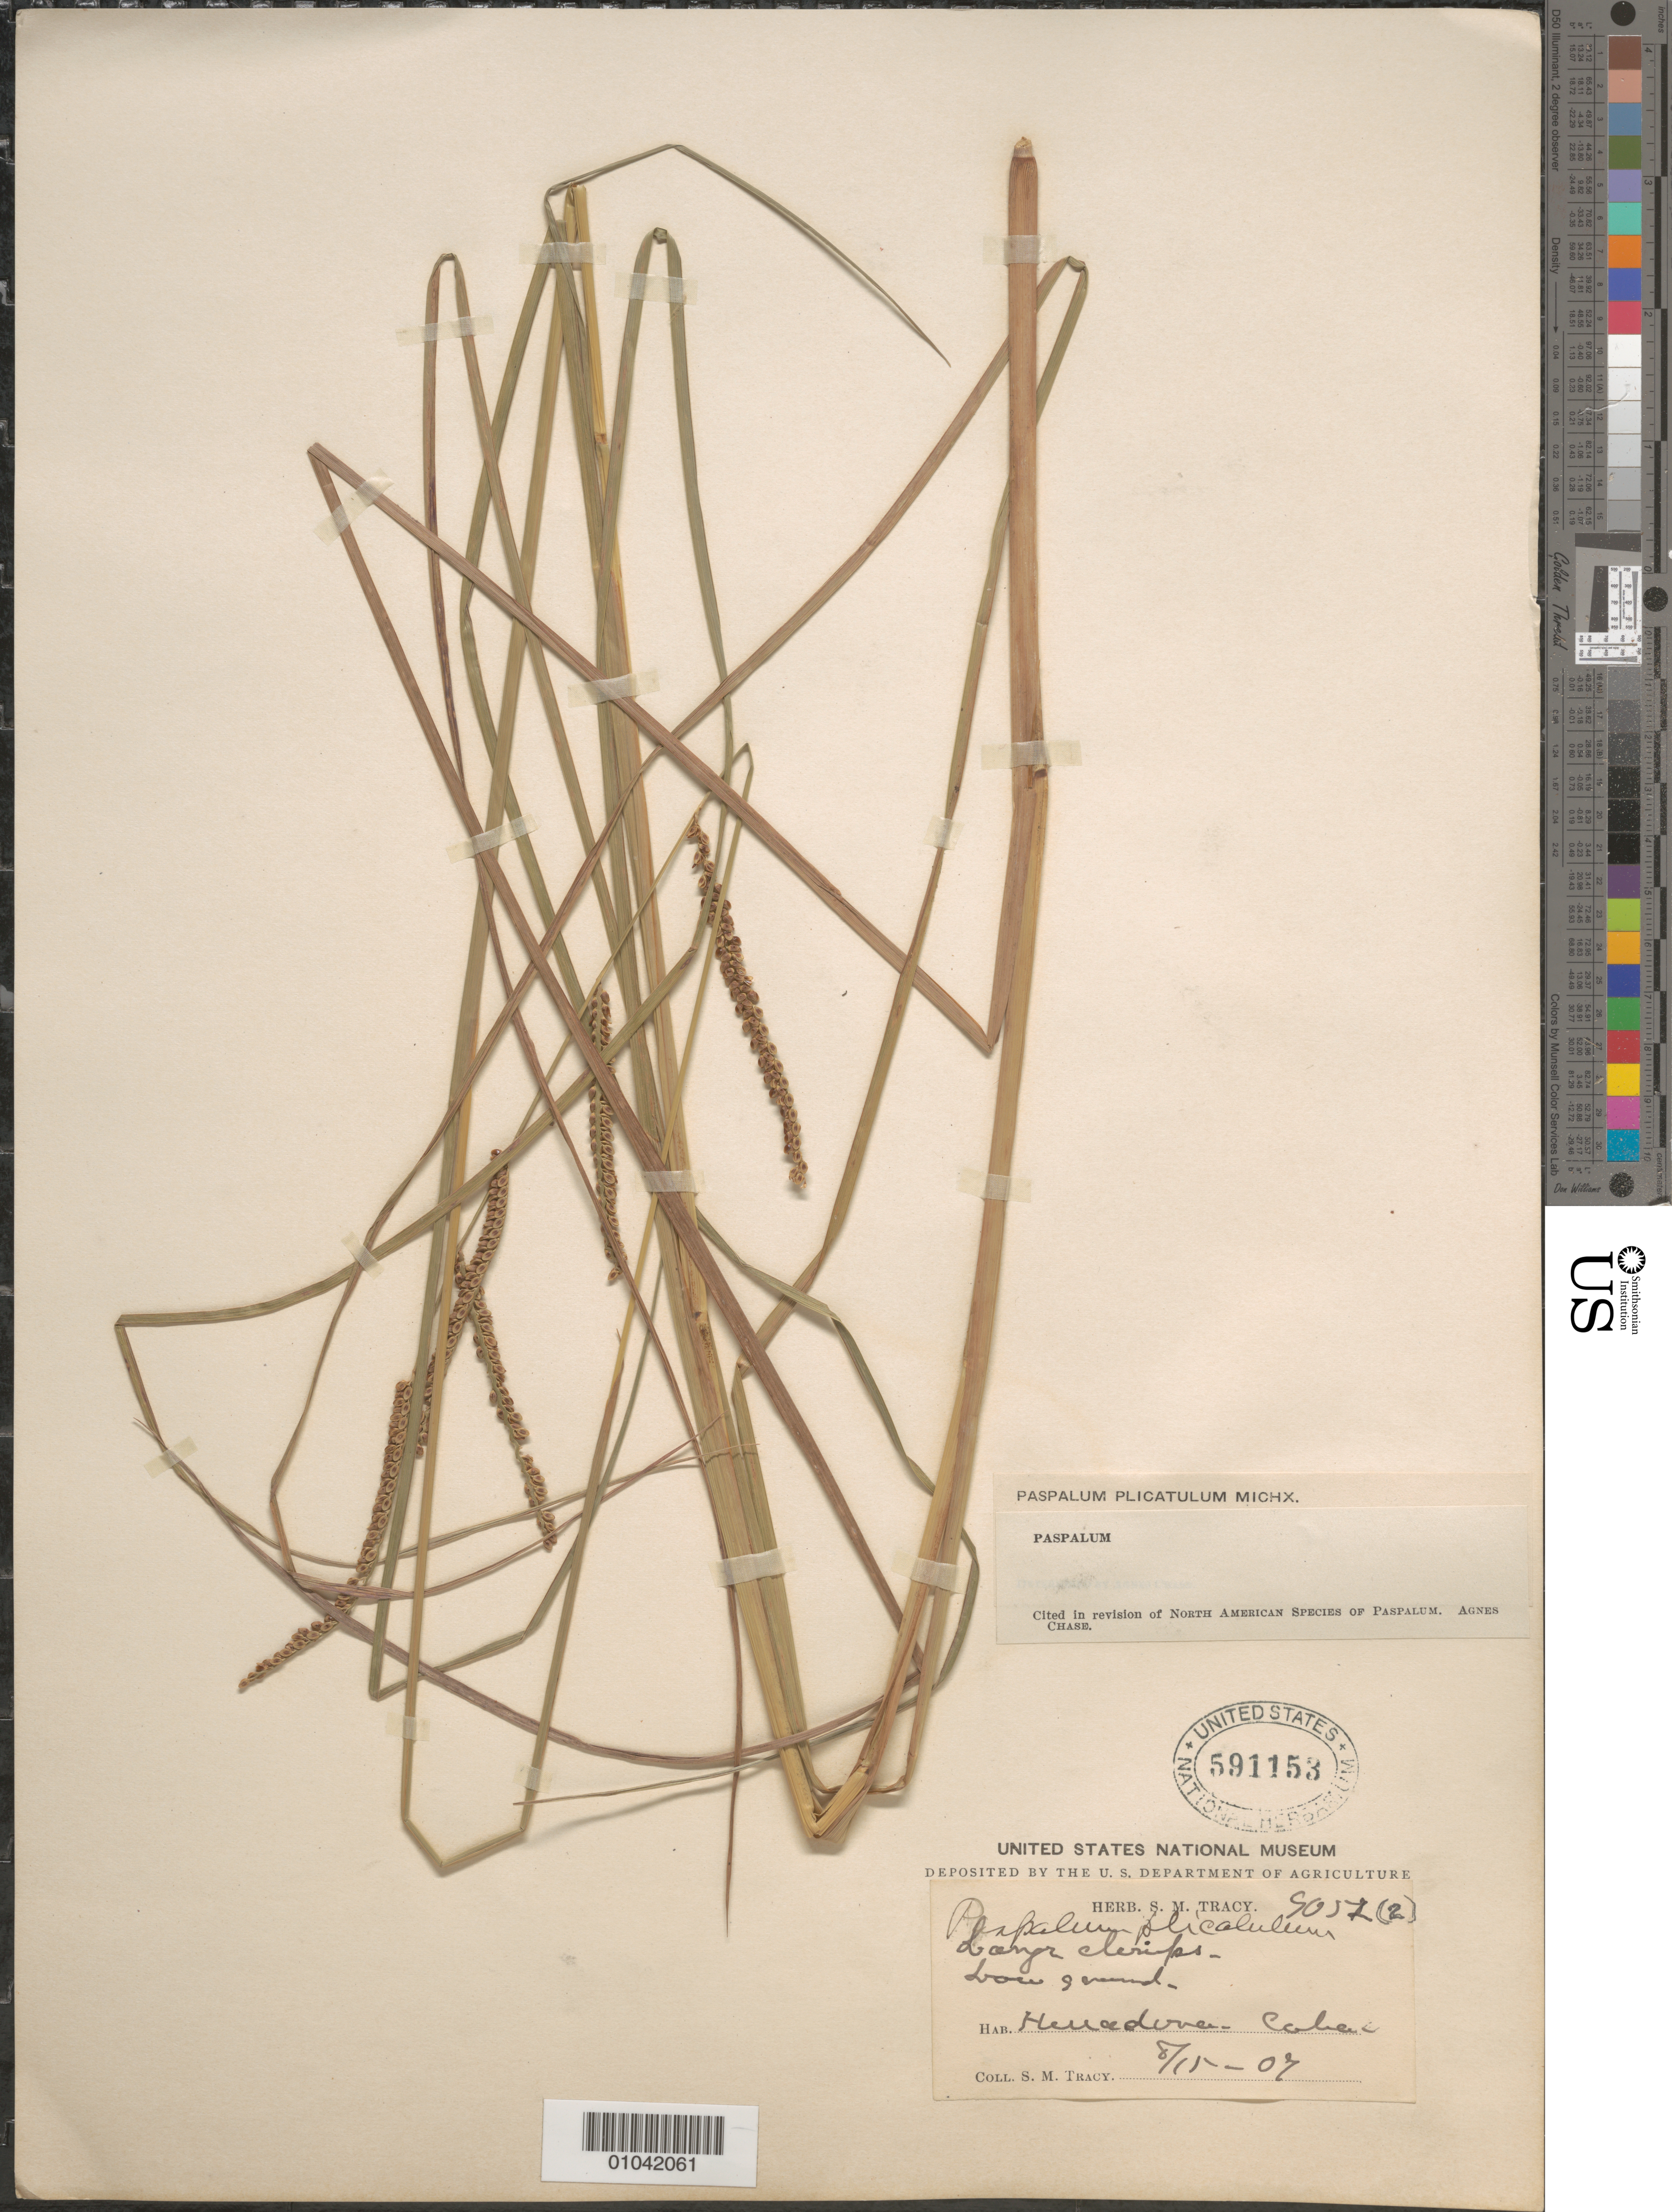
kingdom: Plantae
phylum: Tracheophyta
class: Liliopsida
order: Poales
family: Poaceae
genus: Paspalum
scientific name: Paspalum plicatulum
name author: Michx.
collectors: S. M. Tracy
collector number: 9052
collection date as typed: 15 Aug 1907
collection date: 1907-08-15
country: Cuba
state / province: Ciego de Ávila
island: Cuba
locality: Herradura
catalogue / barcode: US 591153